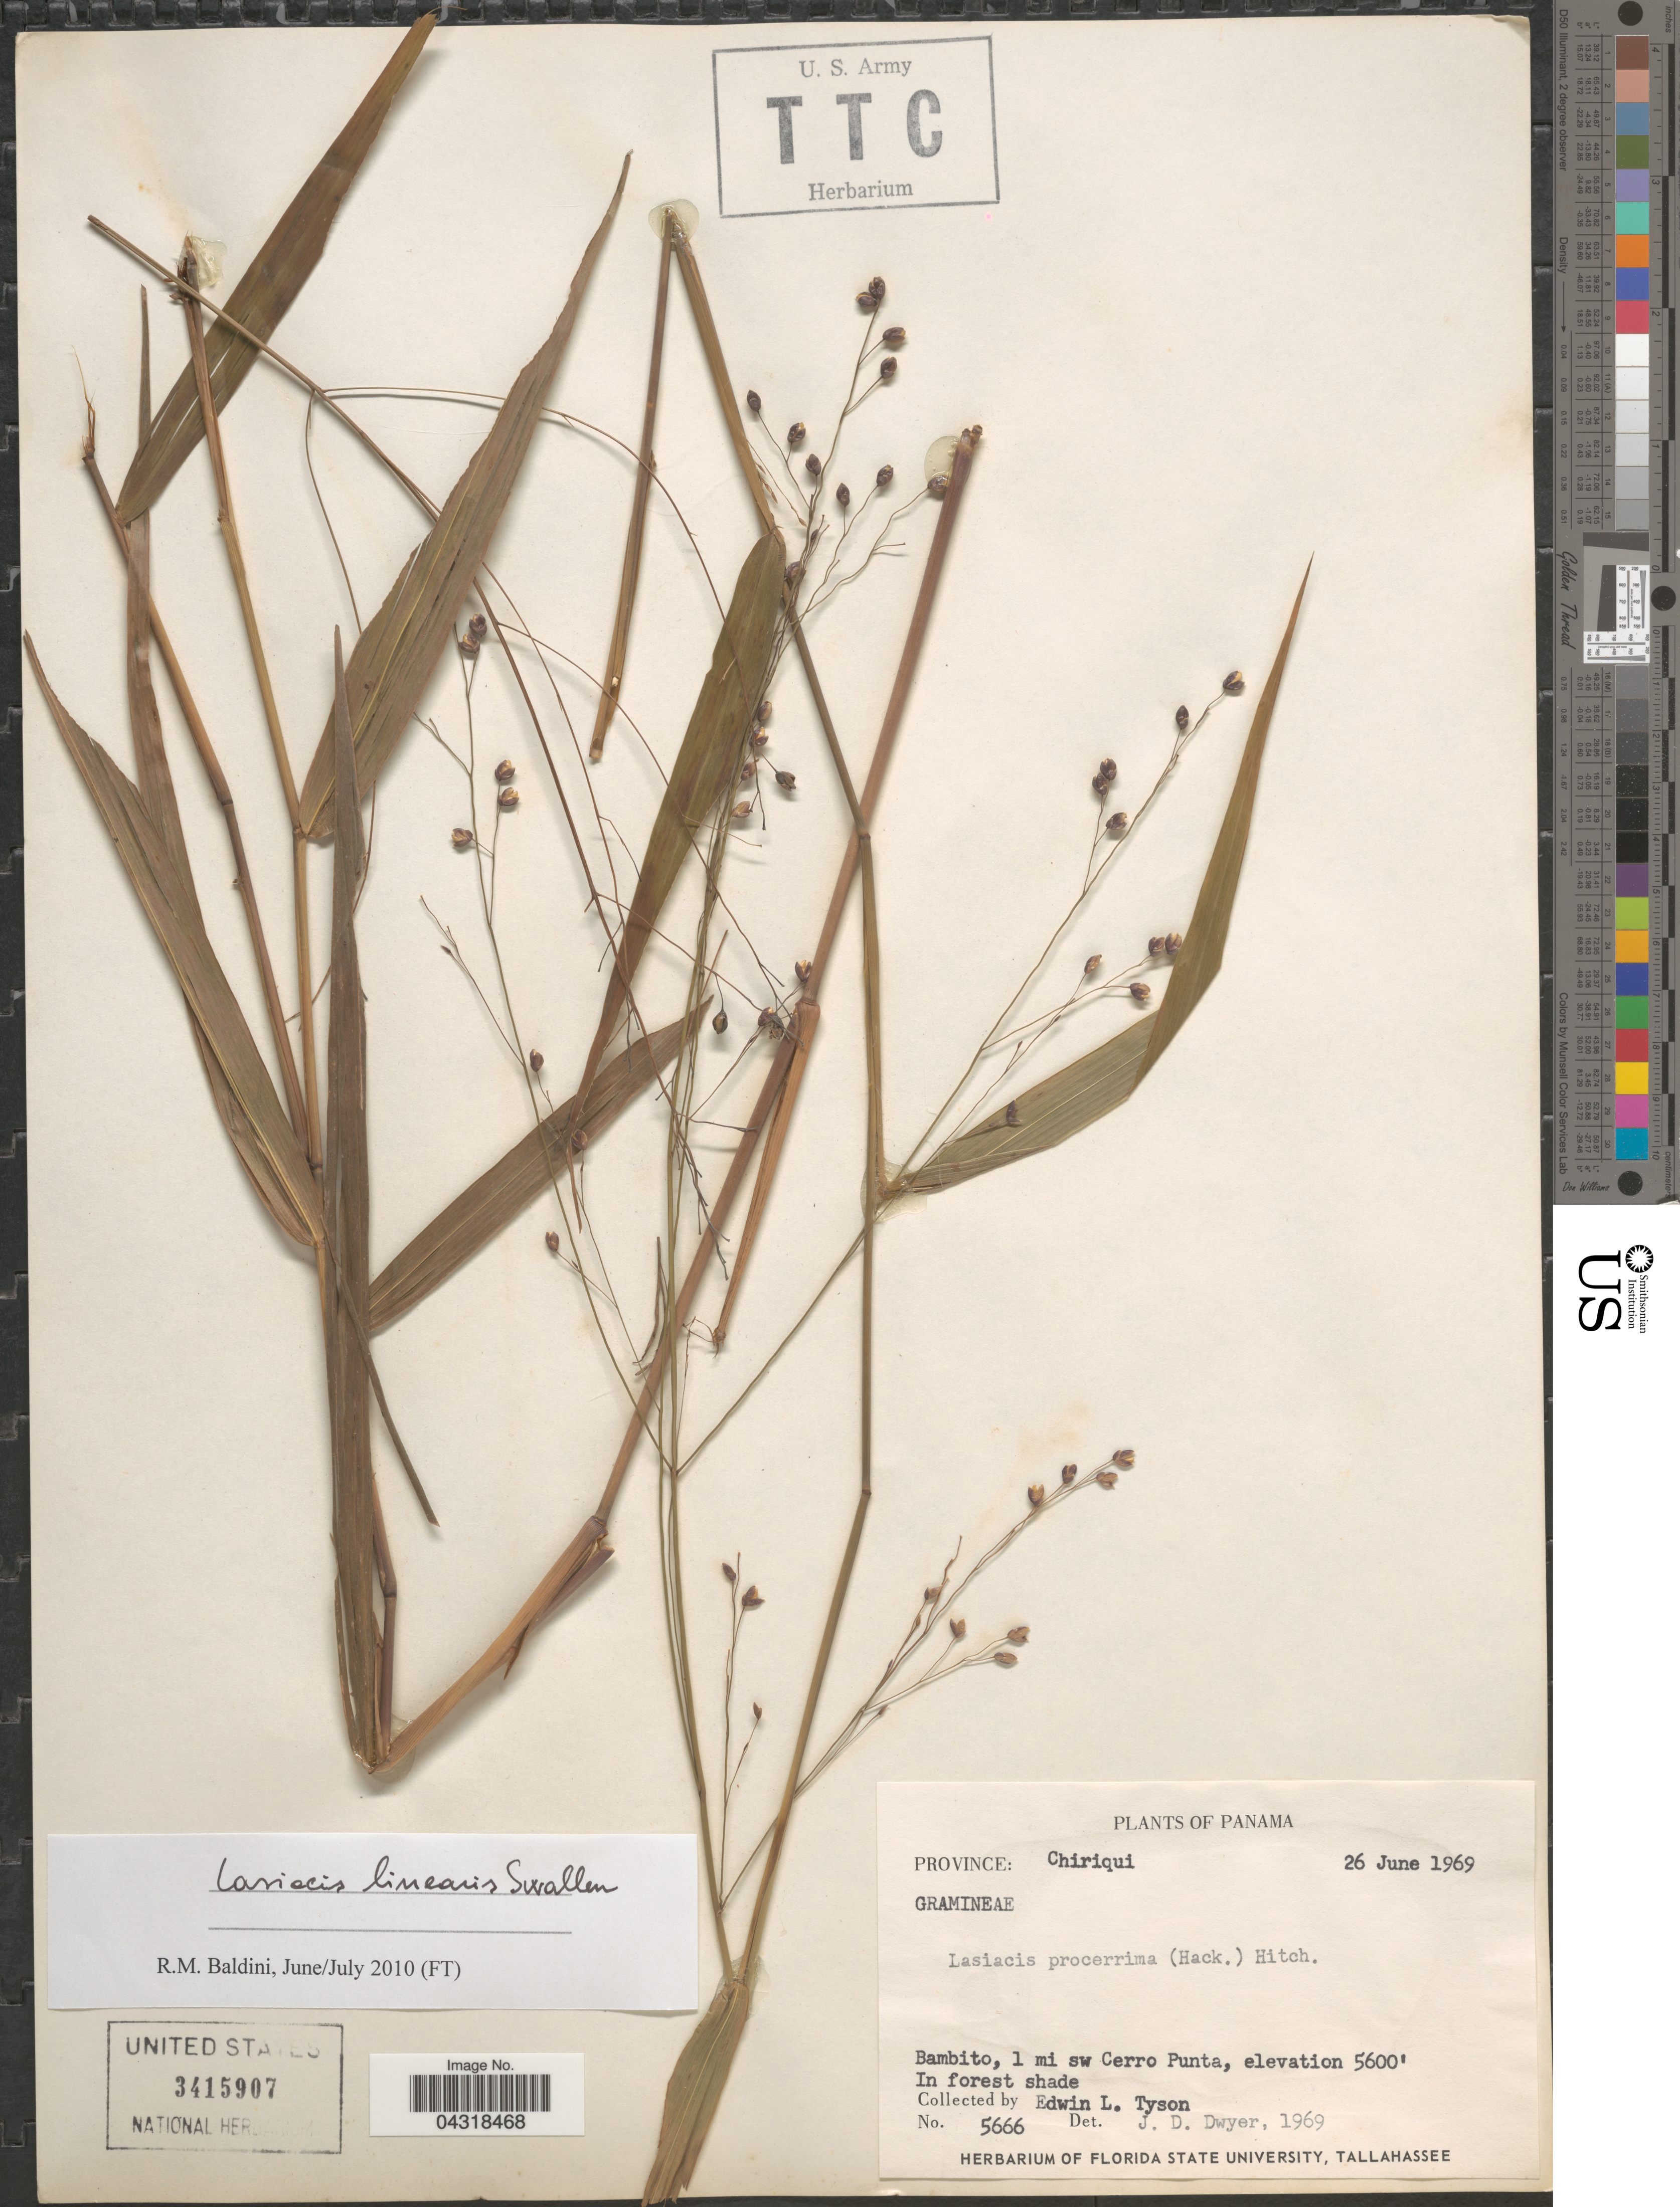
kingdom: Plantae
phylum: Tracheophyta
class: Liliopsida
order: Poales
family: Poaceae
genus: Lasiacis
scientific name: Lasiacis linearis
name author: Swallen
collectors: E. L. Tyson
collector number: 5666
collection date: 1969-06-26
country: Panama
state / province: Chiriqui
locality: Bambito, 1 mi sw Cerro Punta.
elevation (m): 1707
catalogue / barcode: US 3415907